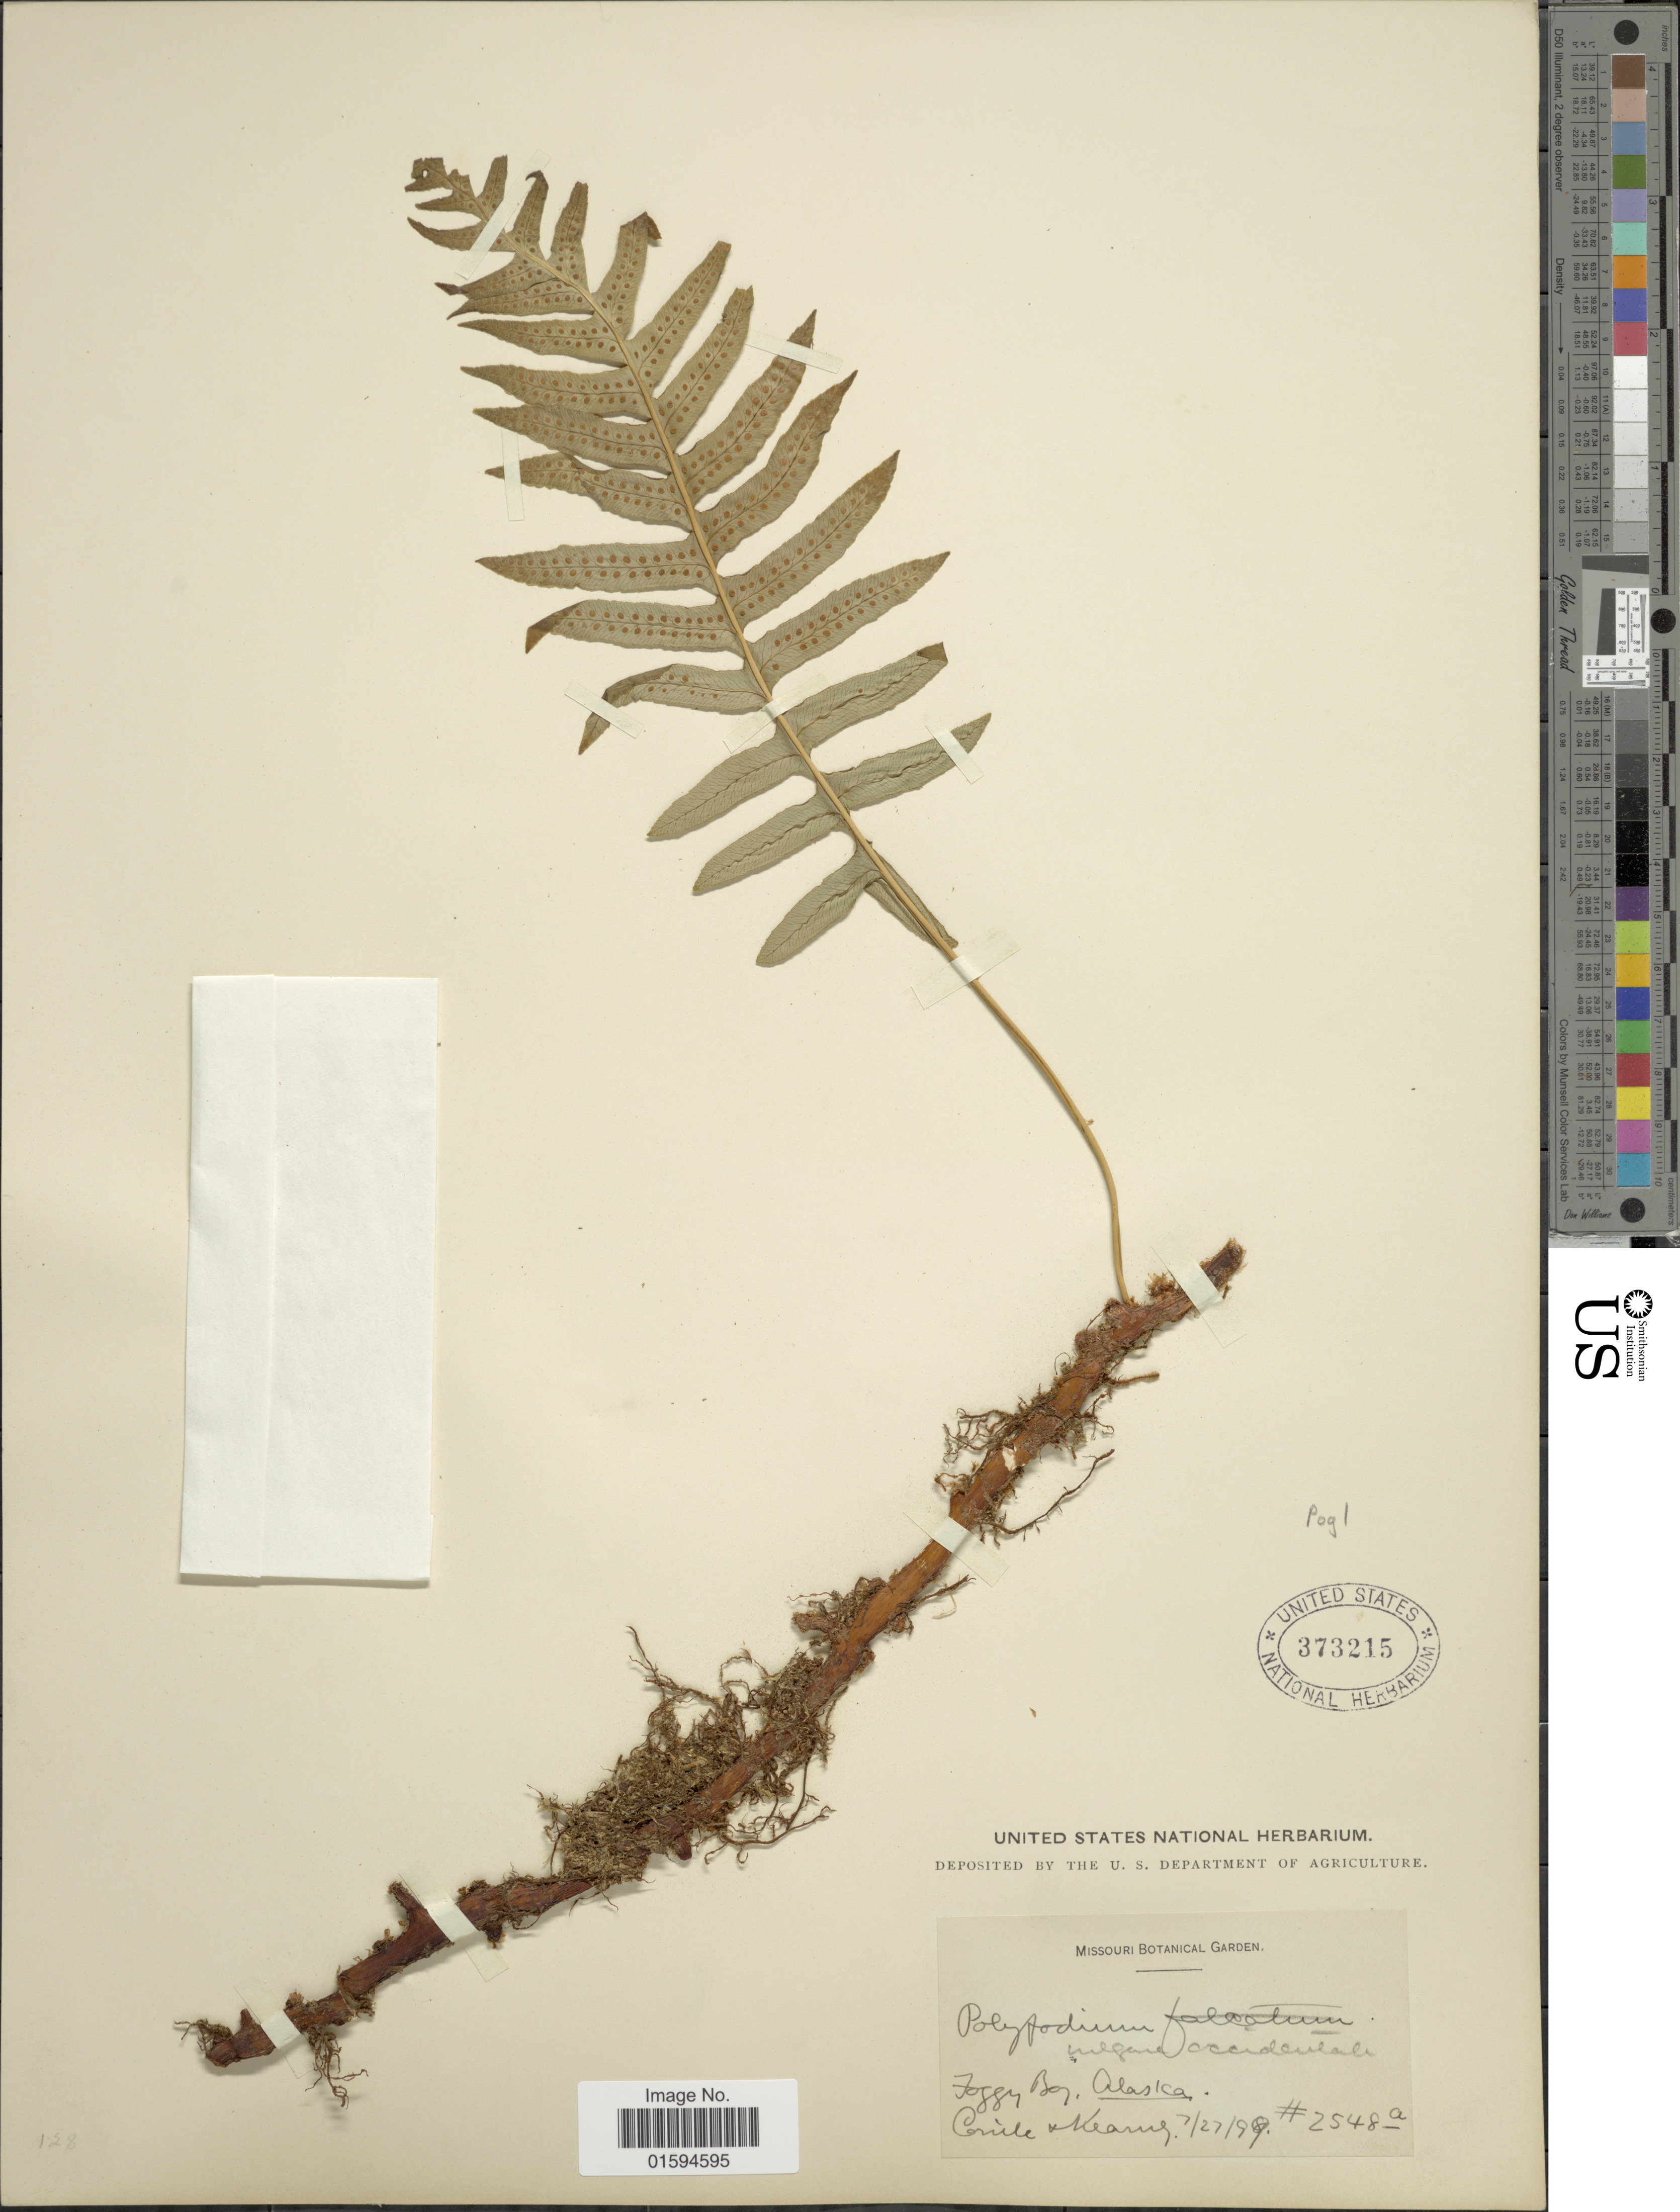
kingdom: Plantae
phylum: Tracheophyta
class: Polypodiopsida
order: Polypodiales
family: Polypodiaceae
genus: Polypodium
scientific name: Polypodium glycyrrhiza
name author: D.C. Eaton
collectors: Coville & -- Mearns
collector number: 2548a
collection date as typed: Transcribed d/m/y: 27/7/99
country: United States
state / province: Alaska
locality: Foggy Bay.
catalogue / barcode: US 373215